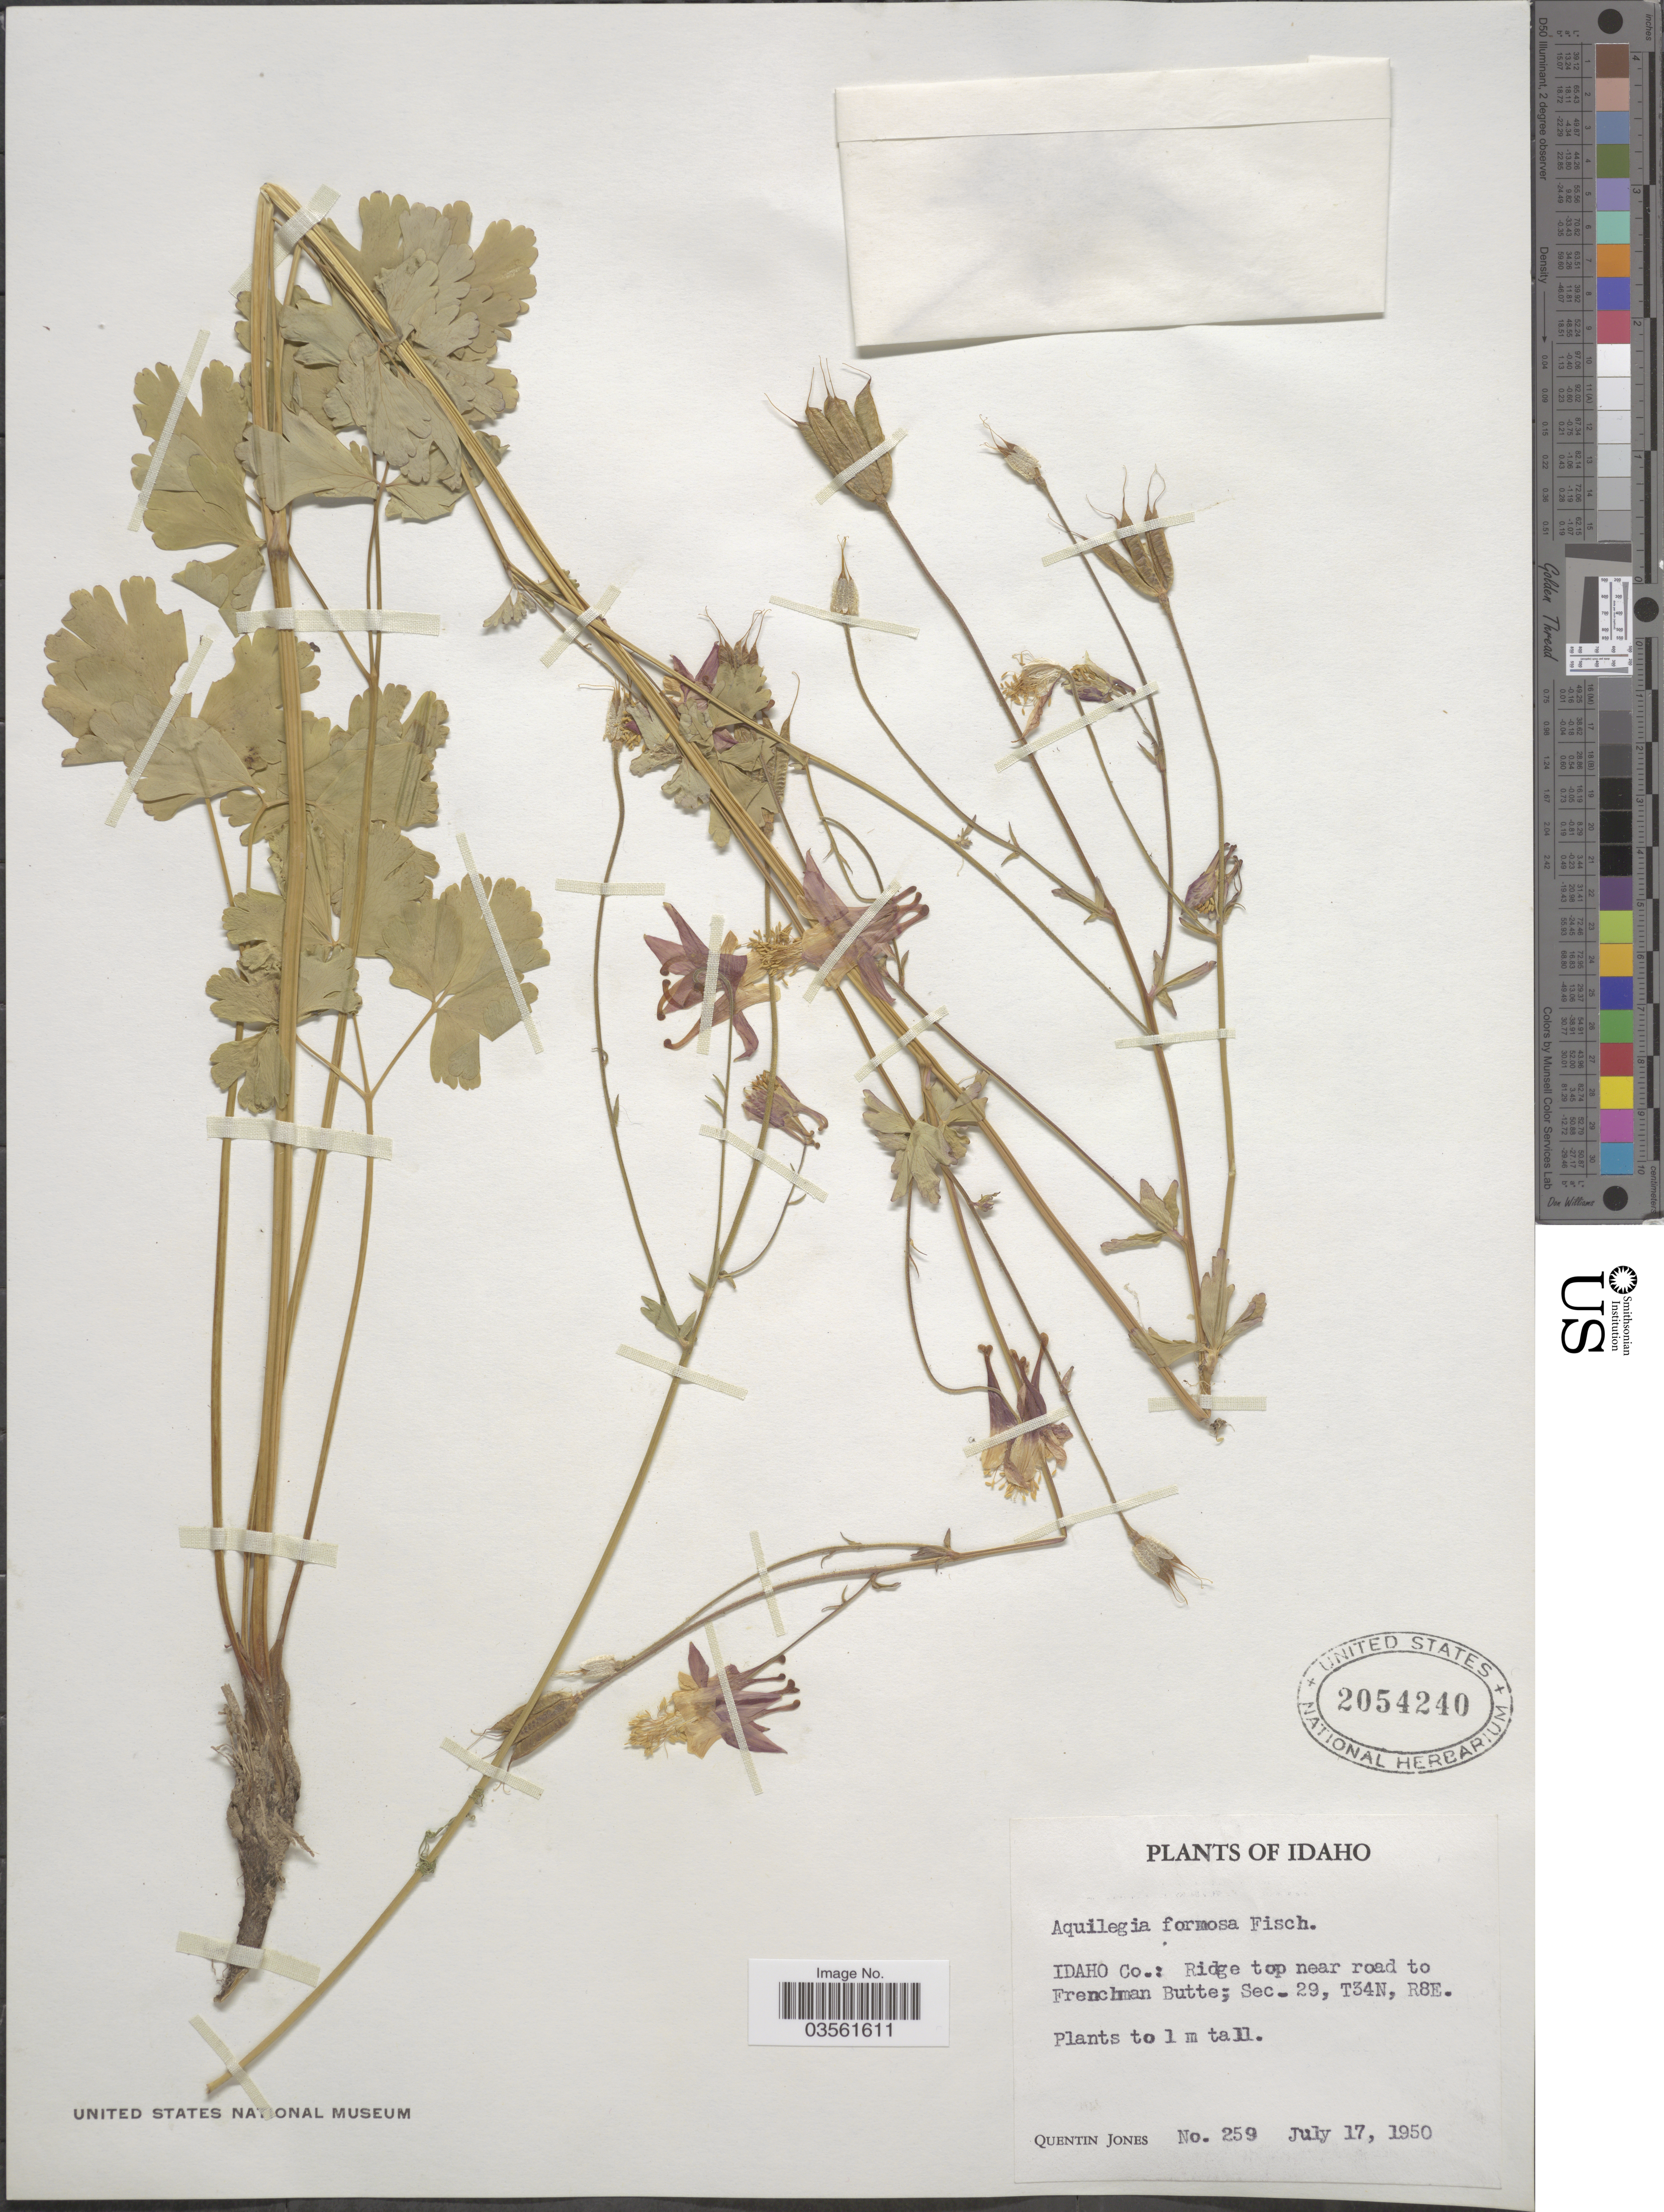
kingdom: Plantae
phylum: Tracheophyta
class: Magnoliopsida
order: Ranunculales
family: Ranunculaceae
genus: Aquilegia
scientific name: Aquilegia formosa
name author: Fisch. ex DC.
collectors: Q. Jones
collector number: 259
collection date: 1950-07-17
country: United States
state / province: Idaho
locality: Idaho Co.: Ridge top near road to frenchman Butte; Sec-29, T34N, R8E.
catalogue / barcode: US 2054240